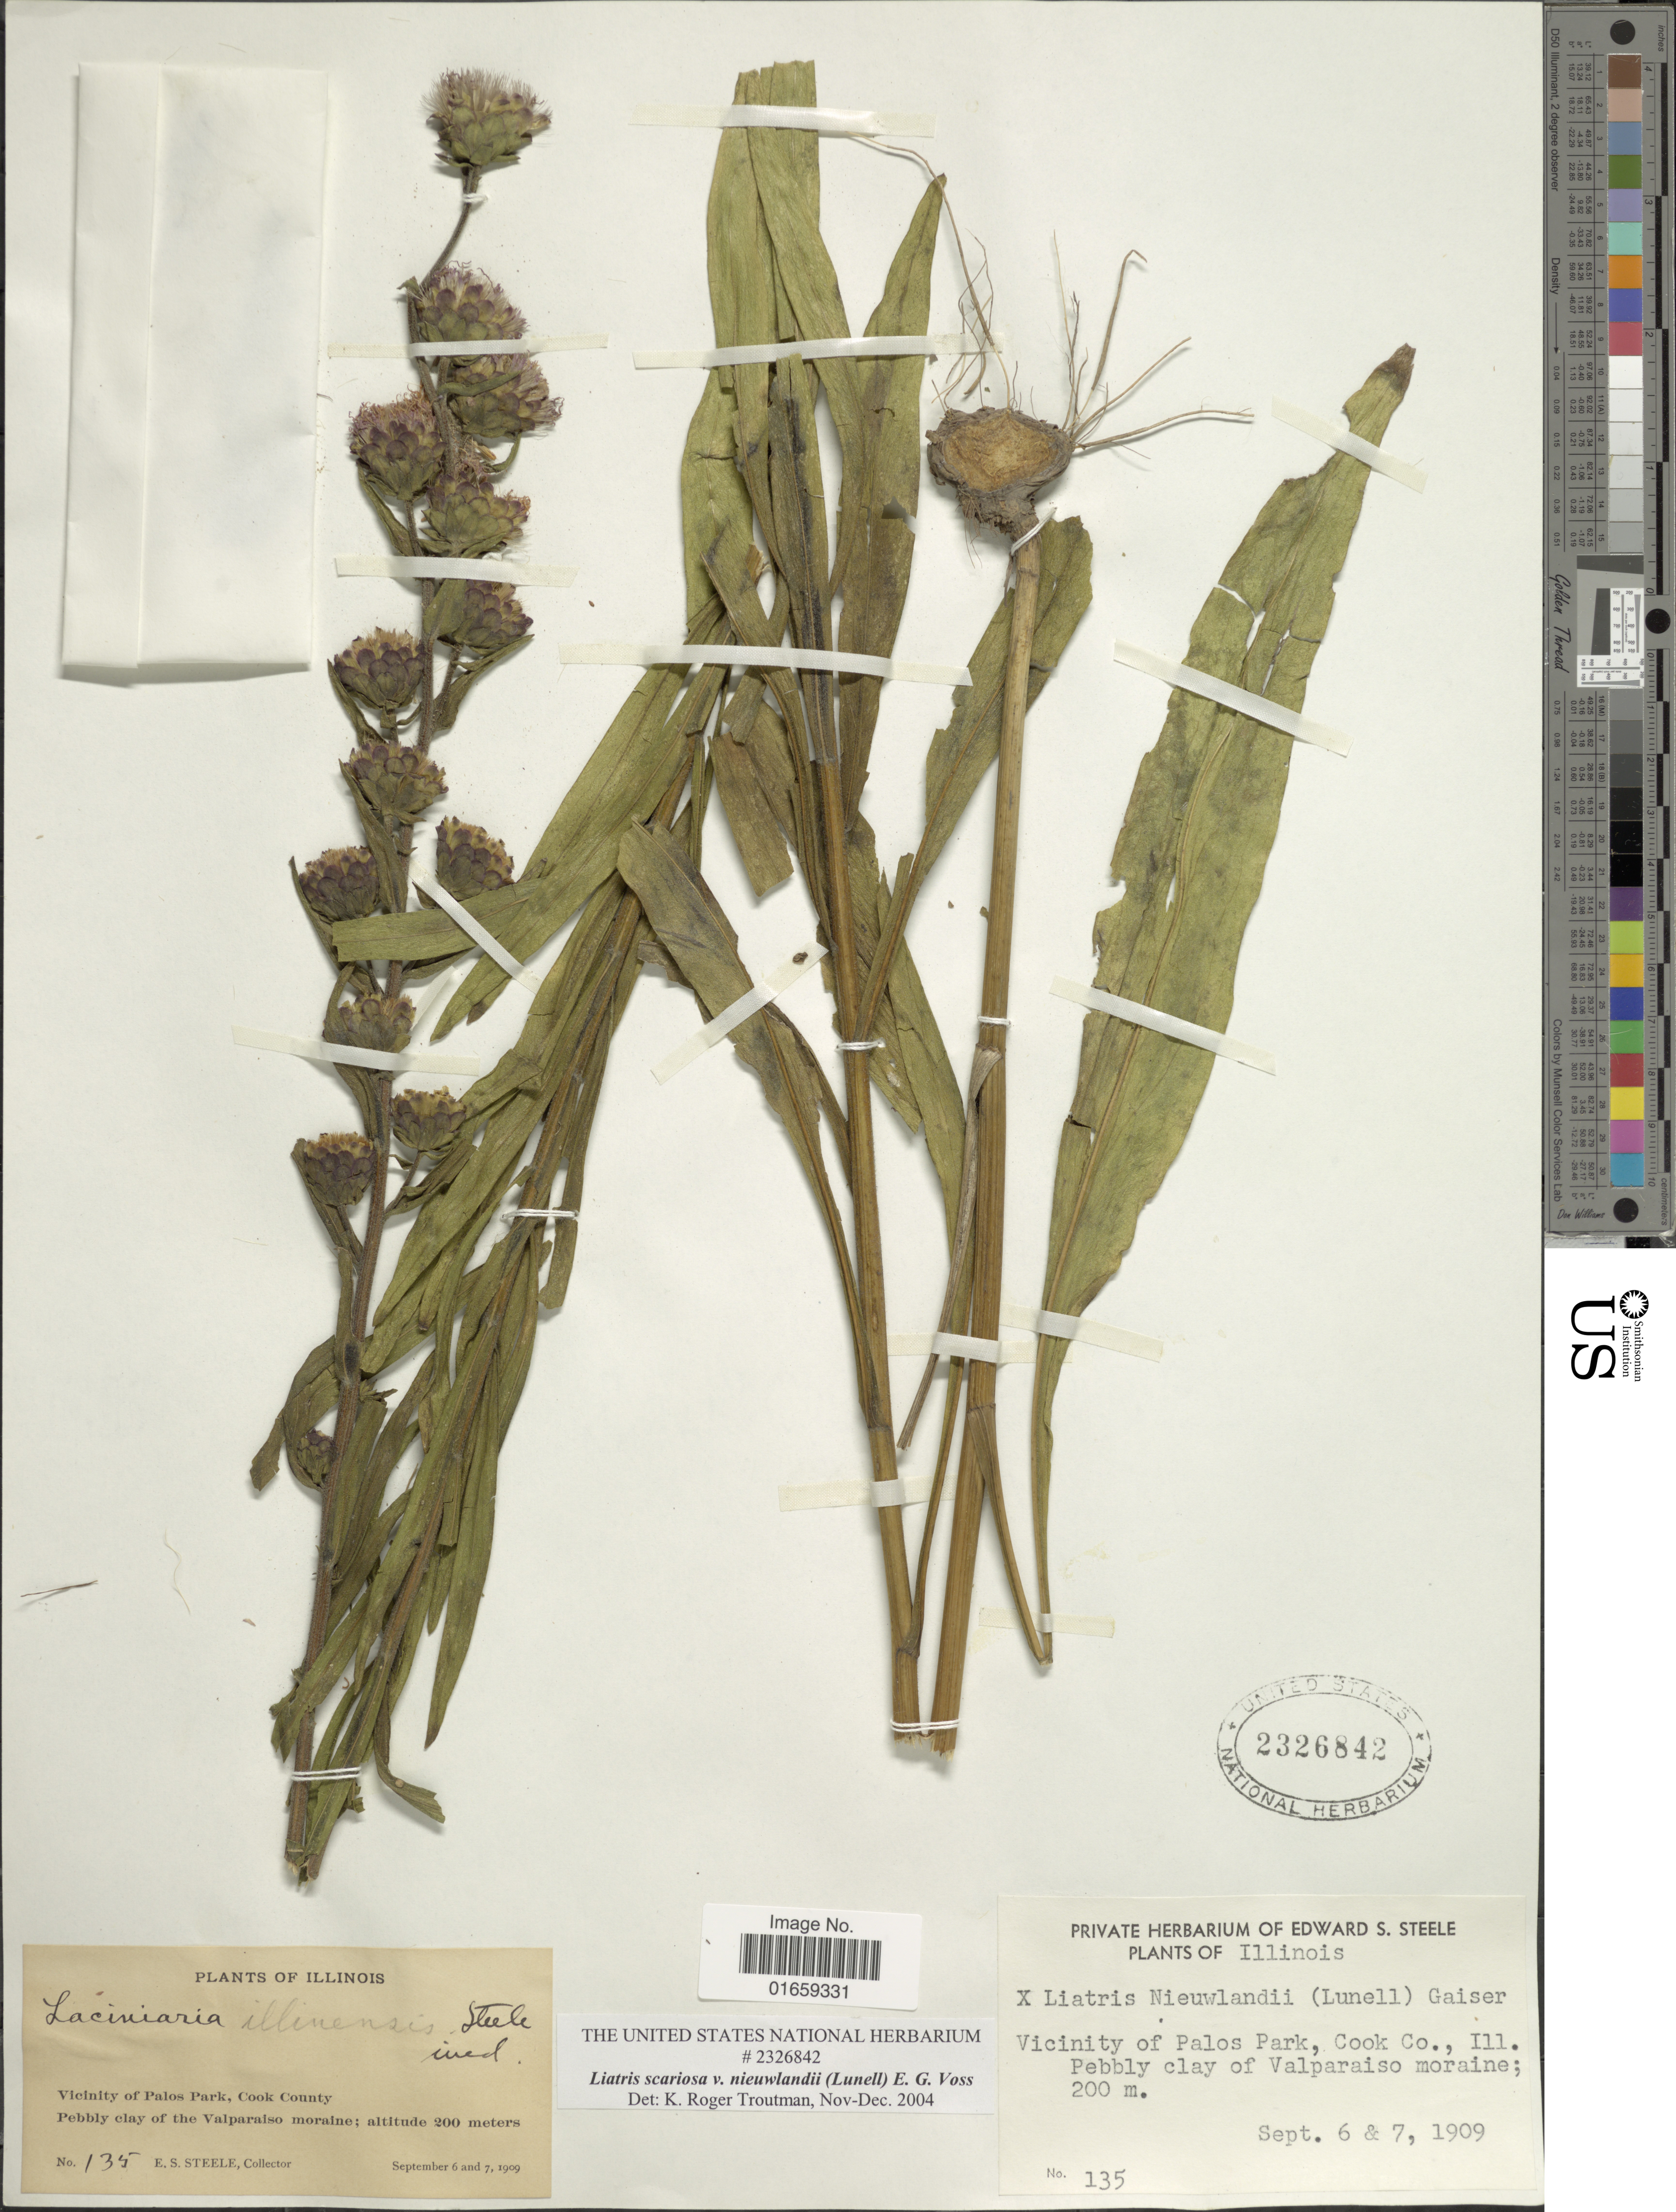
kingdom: Plantae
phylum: Tracheophyta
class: Magnoliopsida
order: Asterales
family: Asteraceae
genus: Liatris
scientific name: Liatris scariosa var. nieuwlandii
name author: (Lunell) E.G. Voss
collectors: E. Steele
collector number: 135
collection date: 1909-09-06/1909-09-07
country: United States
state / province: Illinois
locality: Vicinity of Palos Parl, Cook Co., Ill., Pebbly clay of Valparaiso moraine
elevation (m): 200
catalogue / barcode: US 2326842